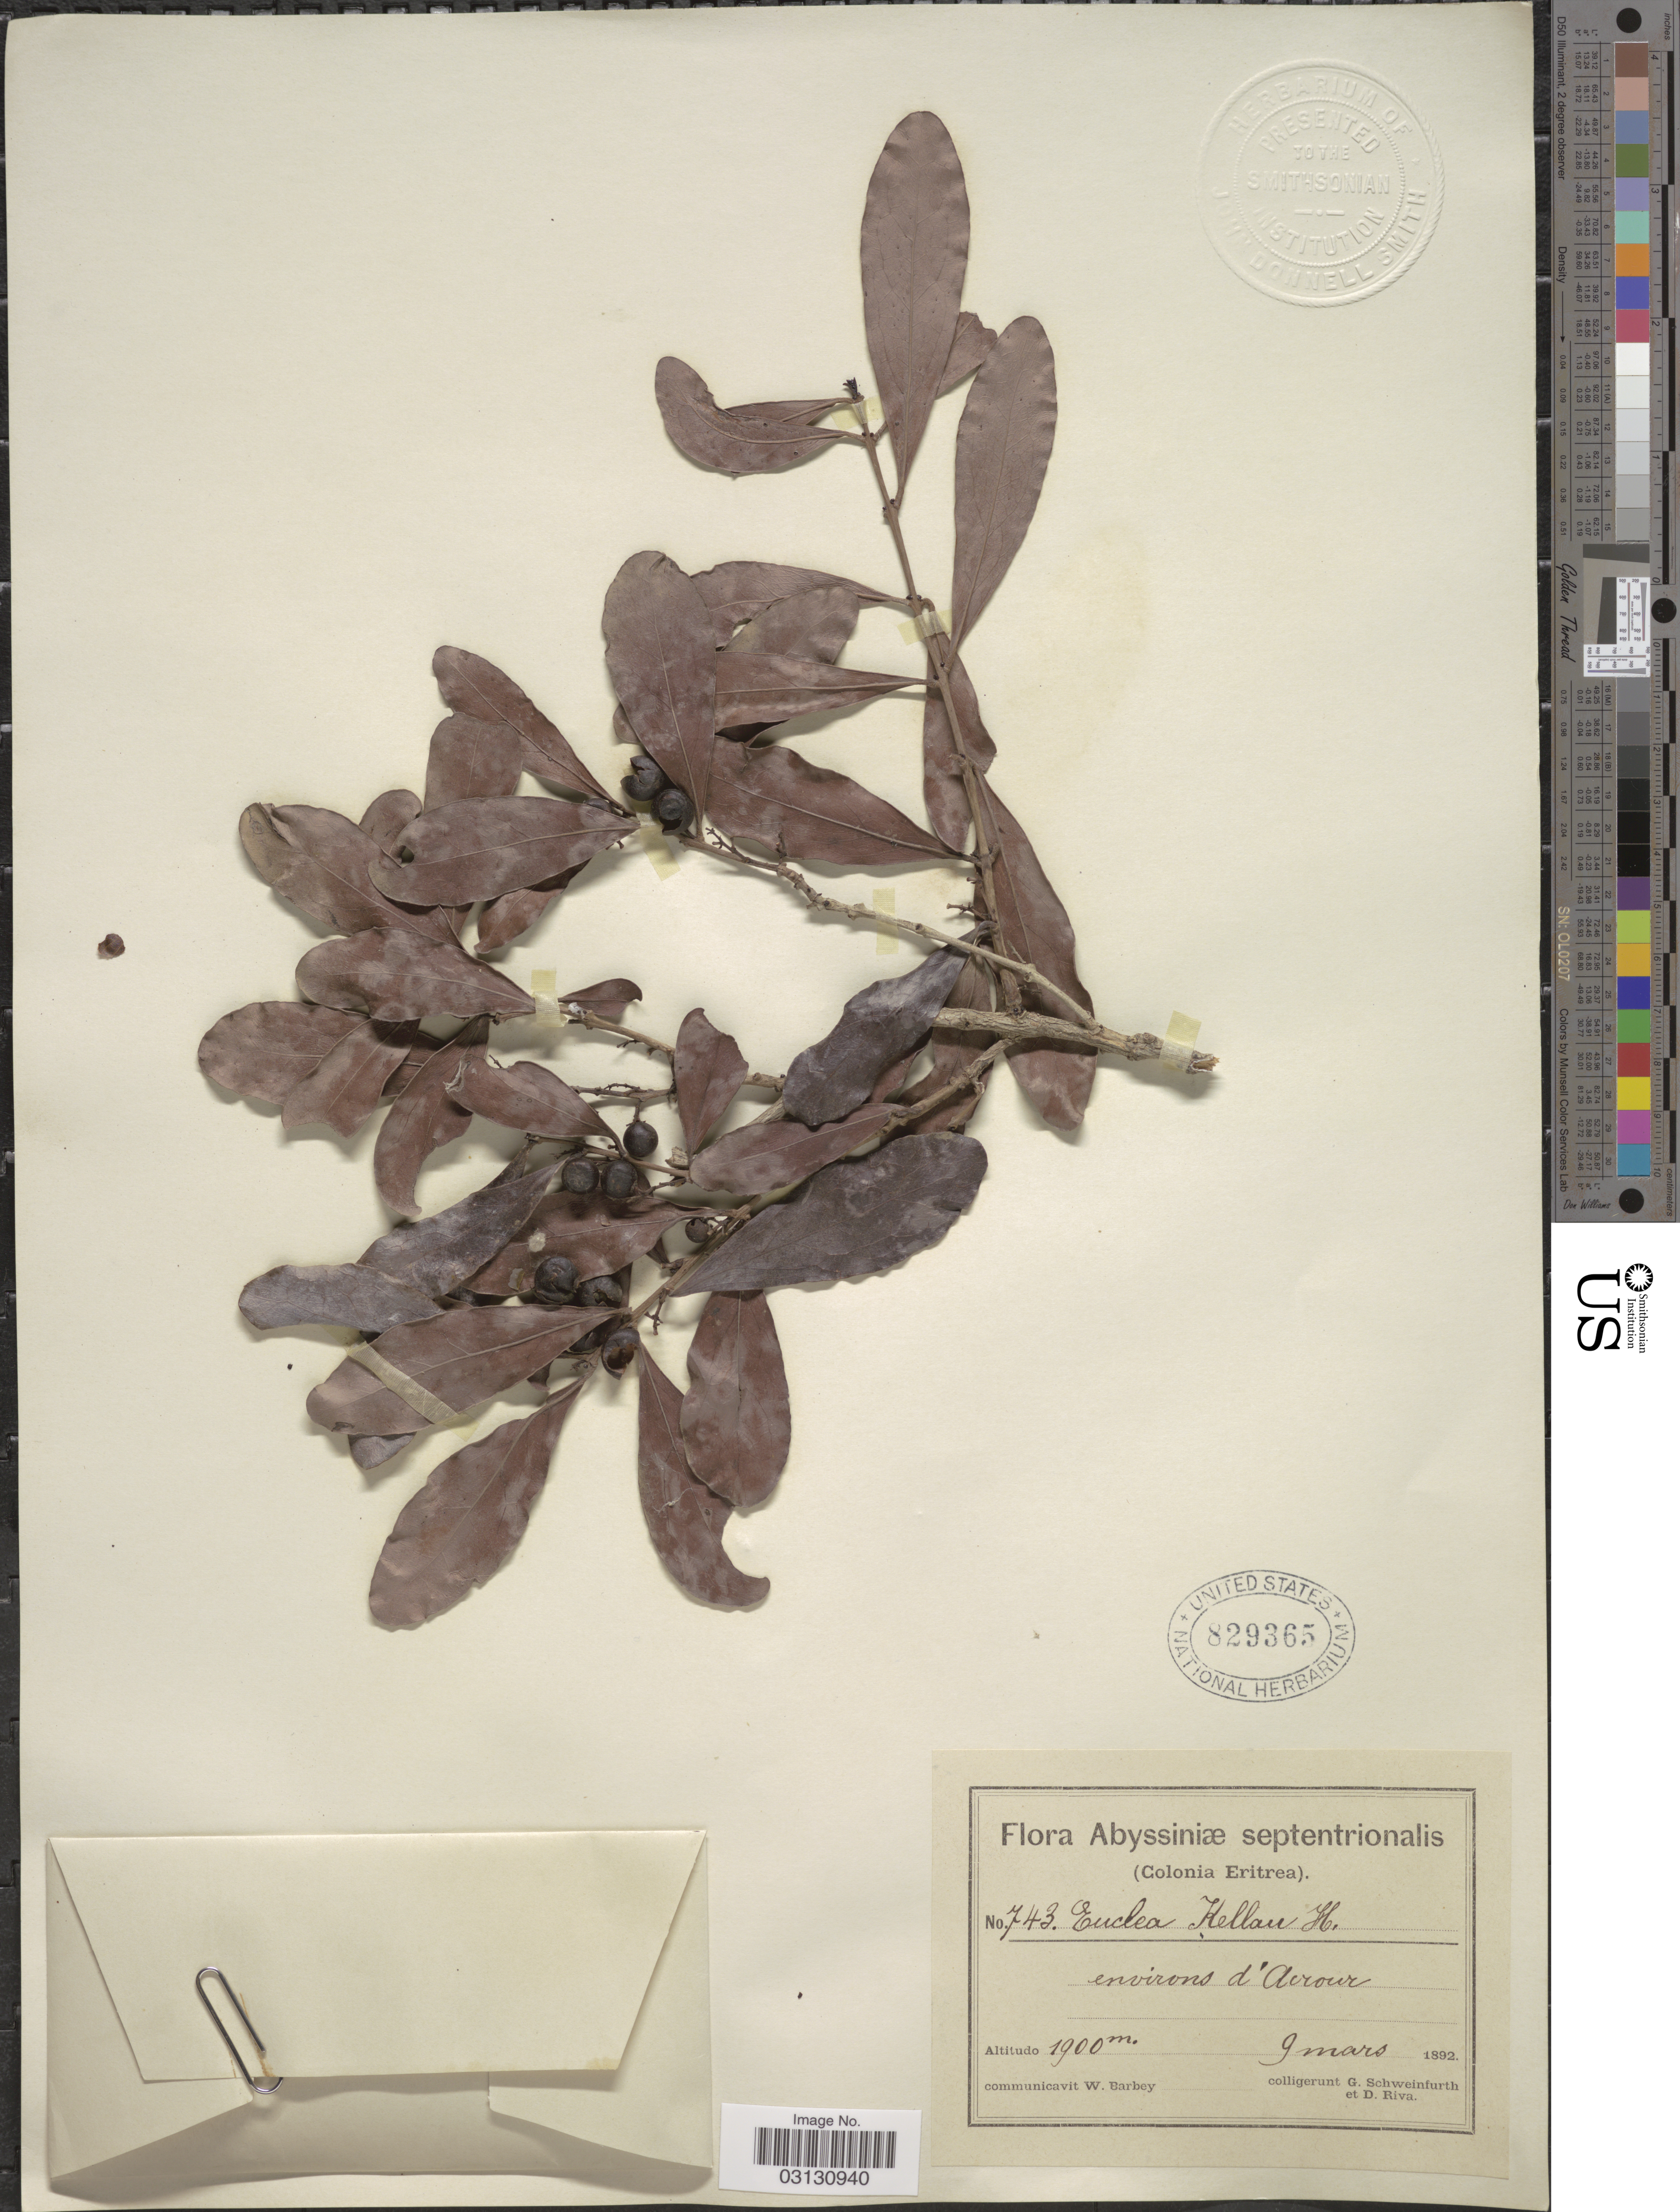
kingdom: Plantae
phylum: Tracheophyta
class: Magnoliopsida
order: Ericales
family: Ebenaceae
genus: Euclea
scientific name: Euclea kellau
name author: Hochst.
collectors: G. A. Schweinfurth (herbarium) & D. Riva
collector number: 743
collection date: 1892-03-09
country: Eritrea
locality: Abyssiniæ septentrionalis (Colonia Eritrea). environs d'Acrour.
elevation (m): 1900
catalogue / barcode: US 829365